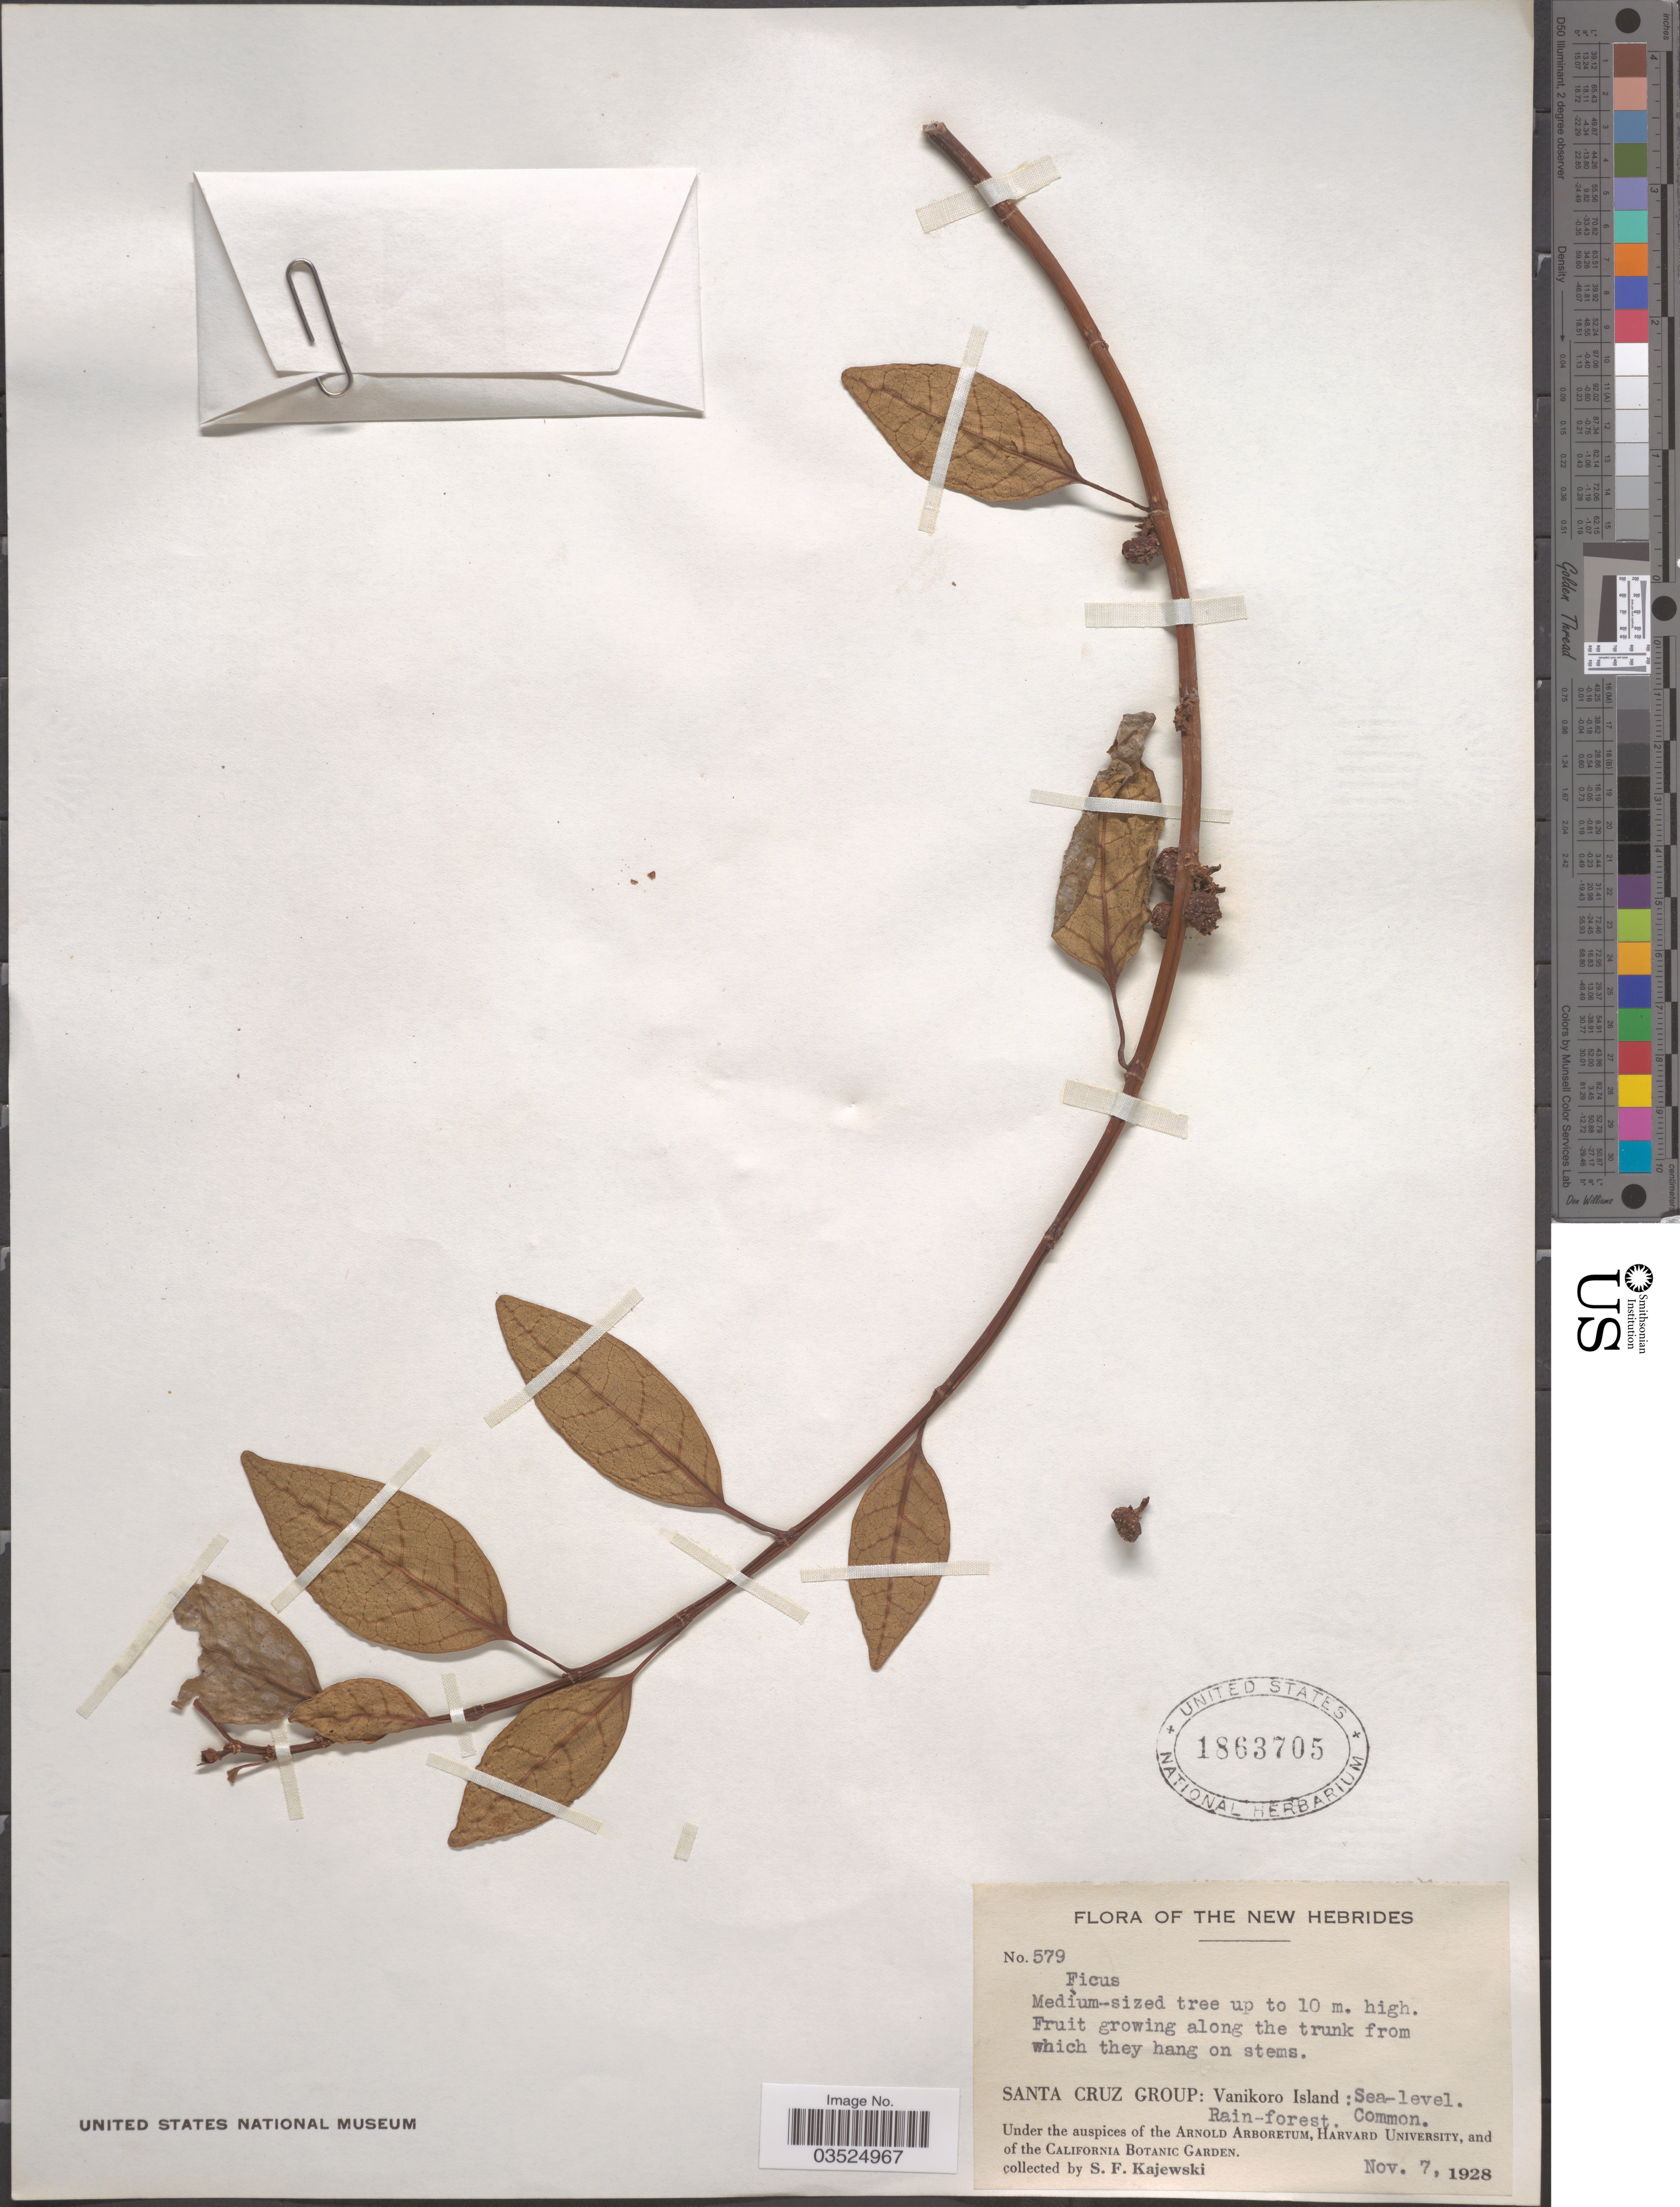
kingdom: Plantae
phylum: Tracheophyta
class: Magnoliopsida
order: Rosales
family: Moraceae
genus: Ficus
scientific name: Ficus sp.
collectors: S. Kajewski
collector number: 579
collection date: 1928-11-07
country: Solomon Islands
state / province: Santa Cruz Is.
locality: The New Hebrides. Santa Cruz Group: Vanikoro Island.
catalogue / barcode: US 1863705